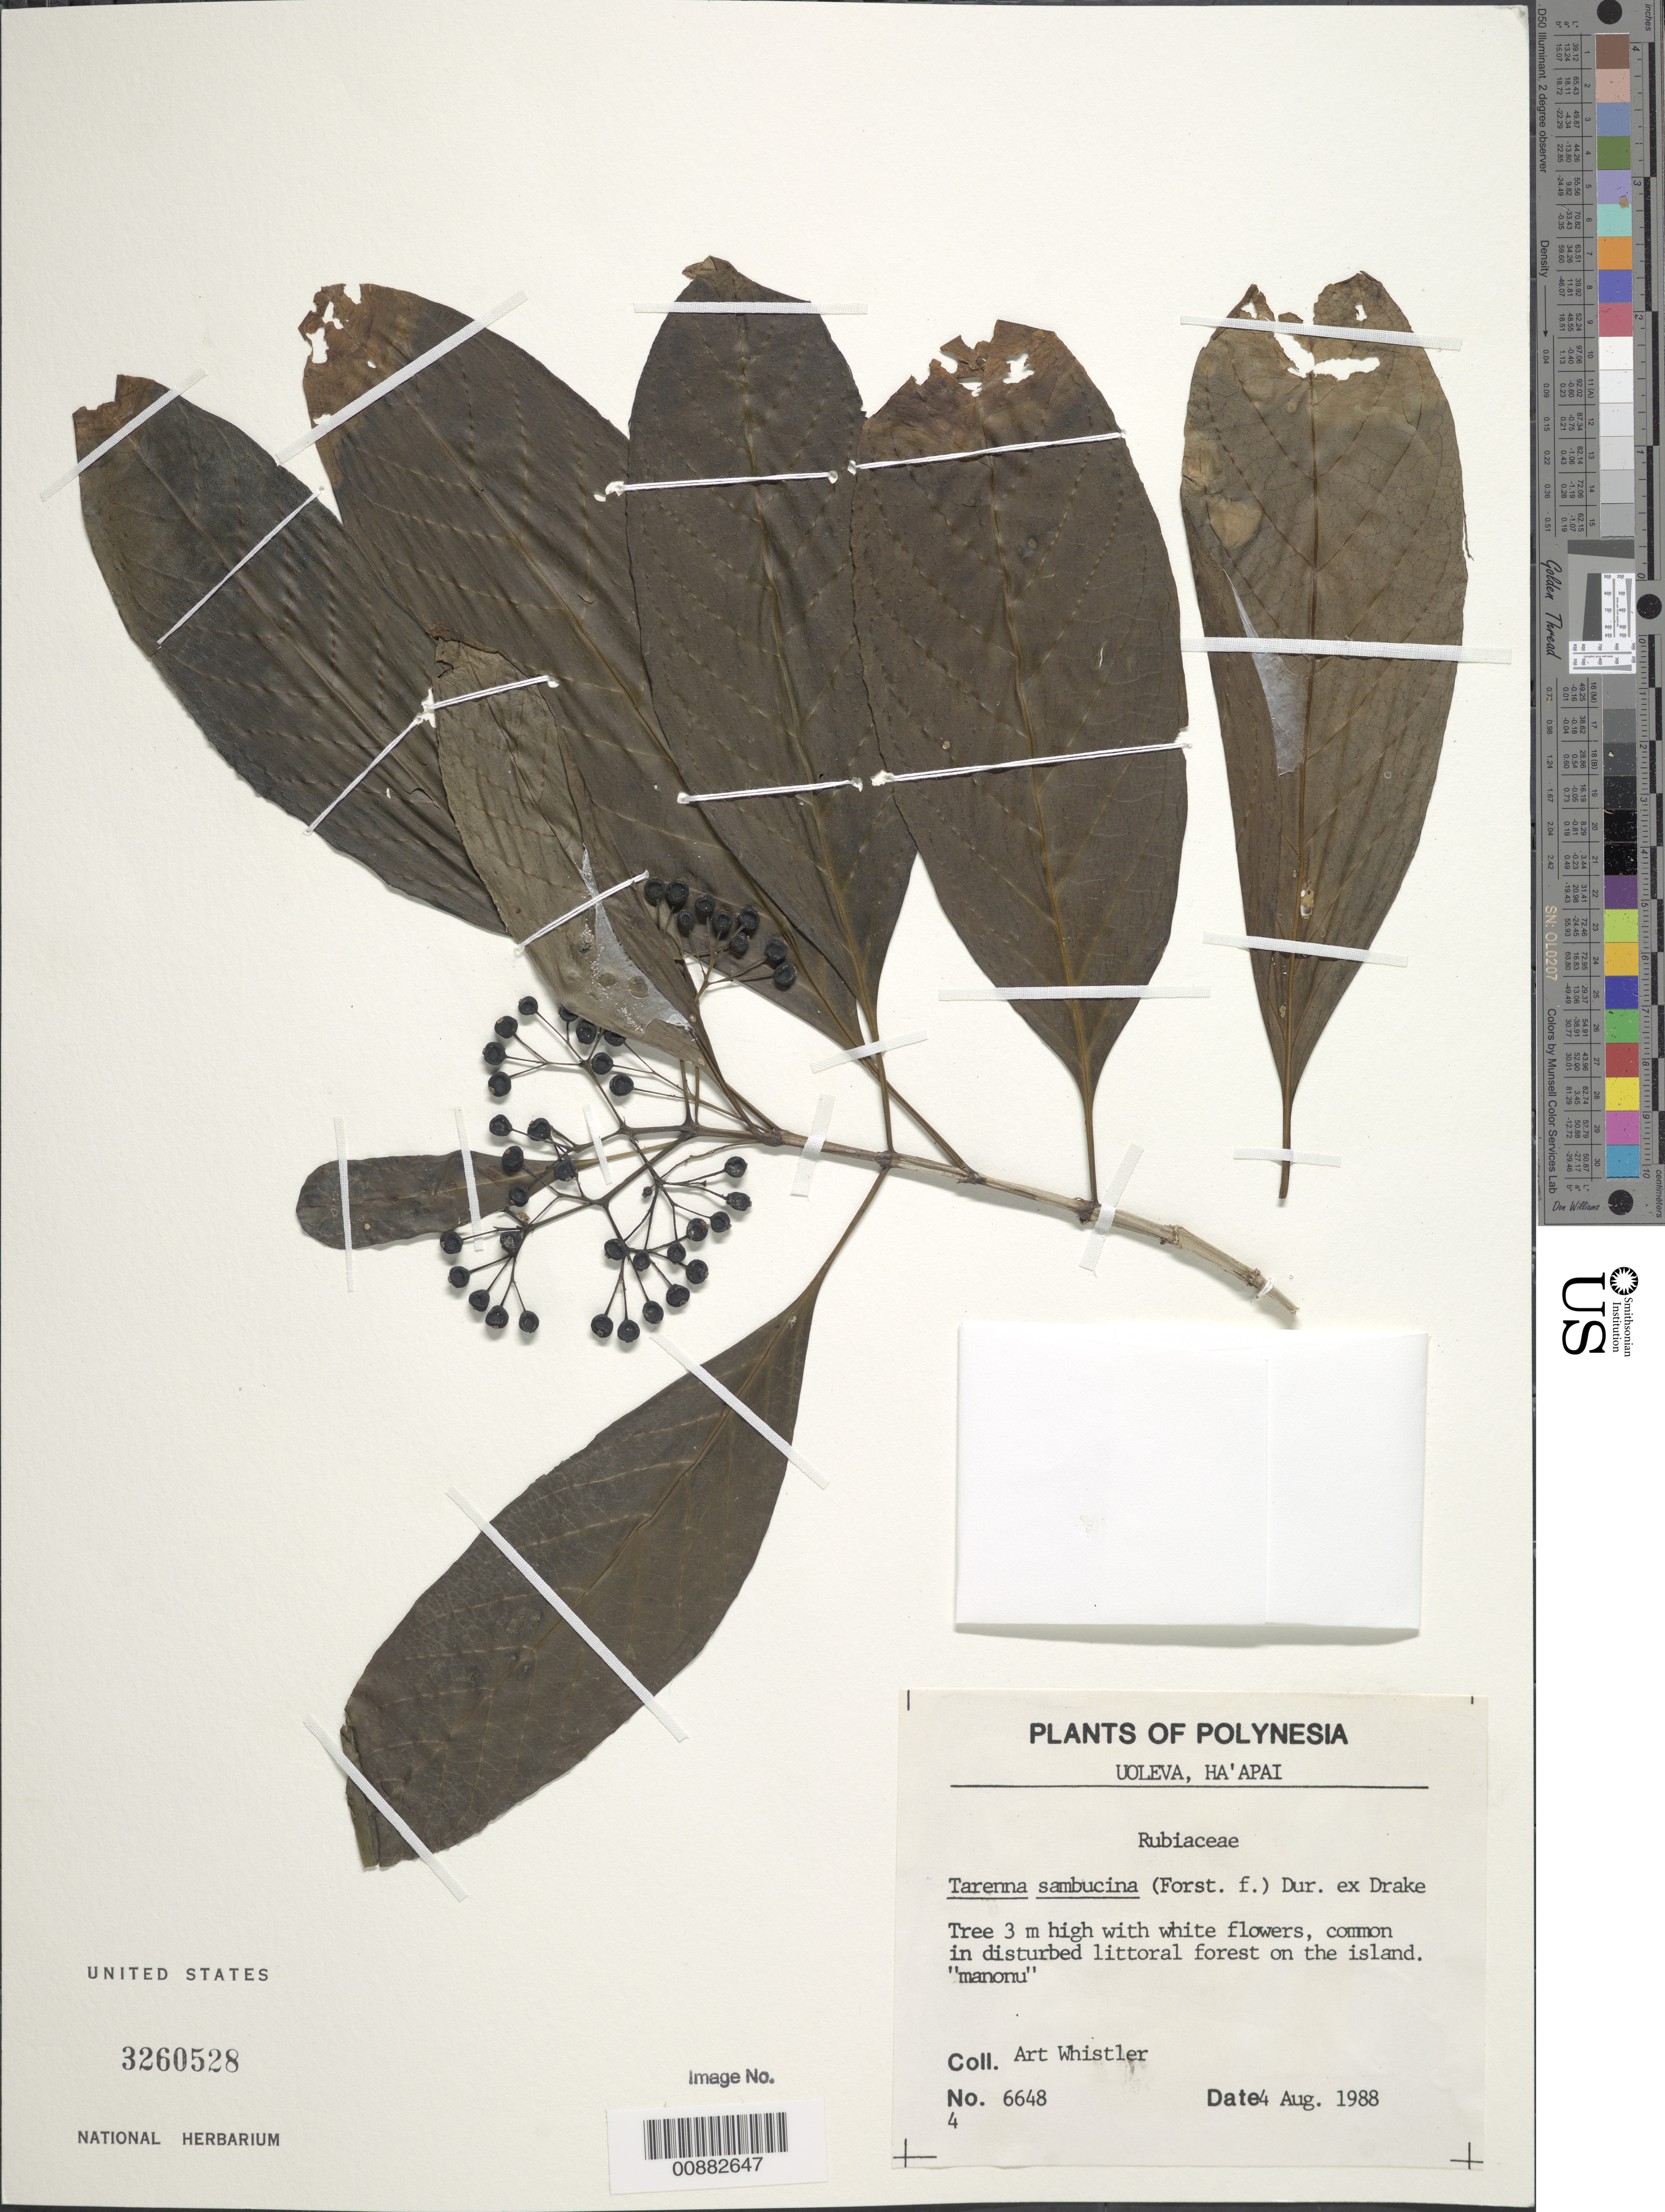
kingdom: Plantae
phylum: Tracheophyta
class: Magnoliopsida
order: Gentianales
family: Rubiaceae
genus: Tarenna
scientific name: Tarenna sambucina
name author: (G. Forst.) Drake ex Durand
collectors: A. Whistler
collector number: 6648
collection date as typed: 04 Aug 1988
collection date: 1988-08-04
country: Tonga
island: Uoleva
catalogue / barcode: US 3260528